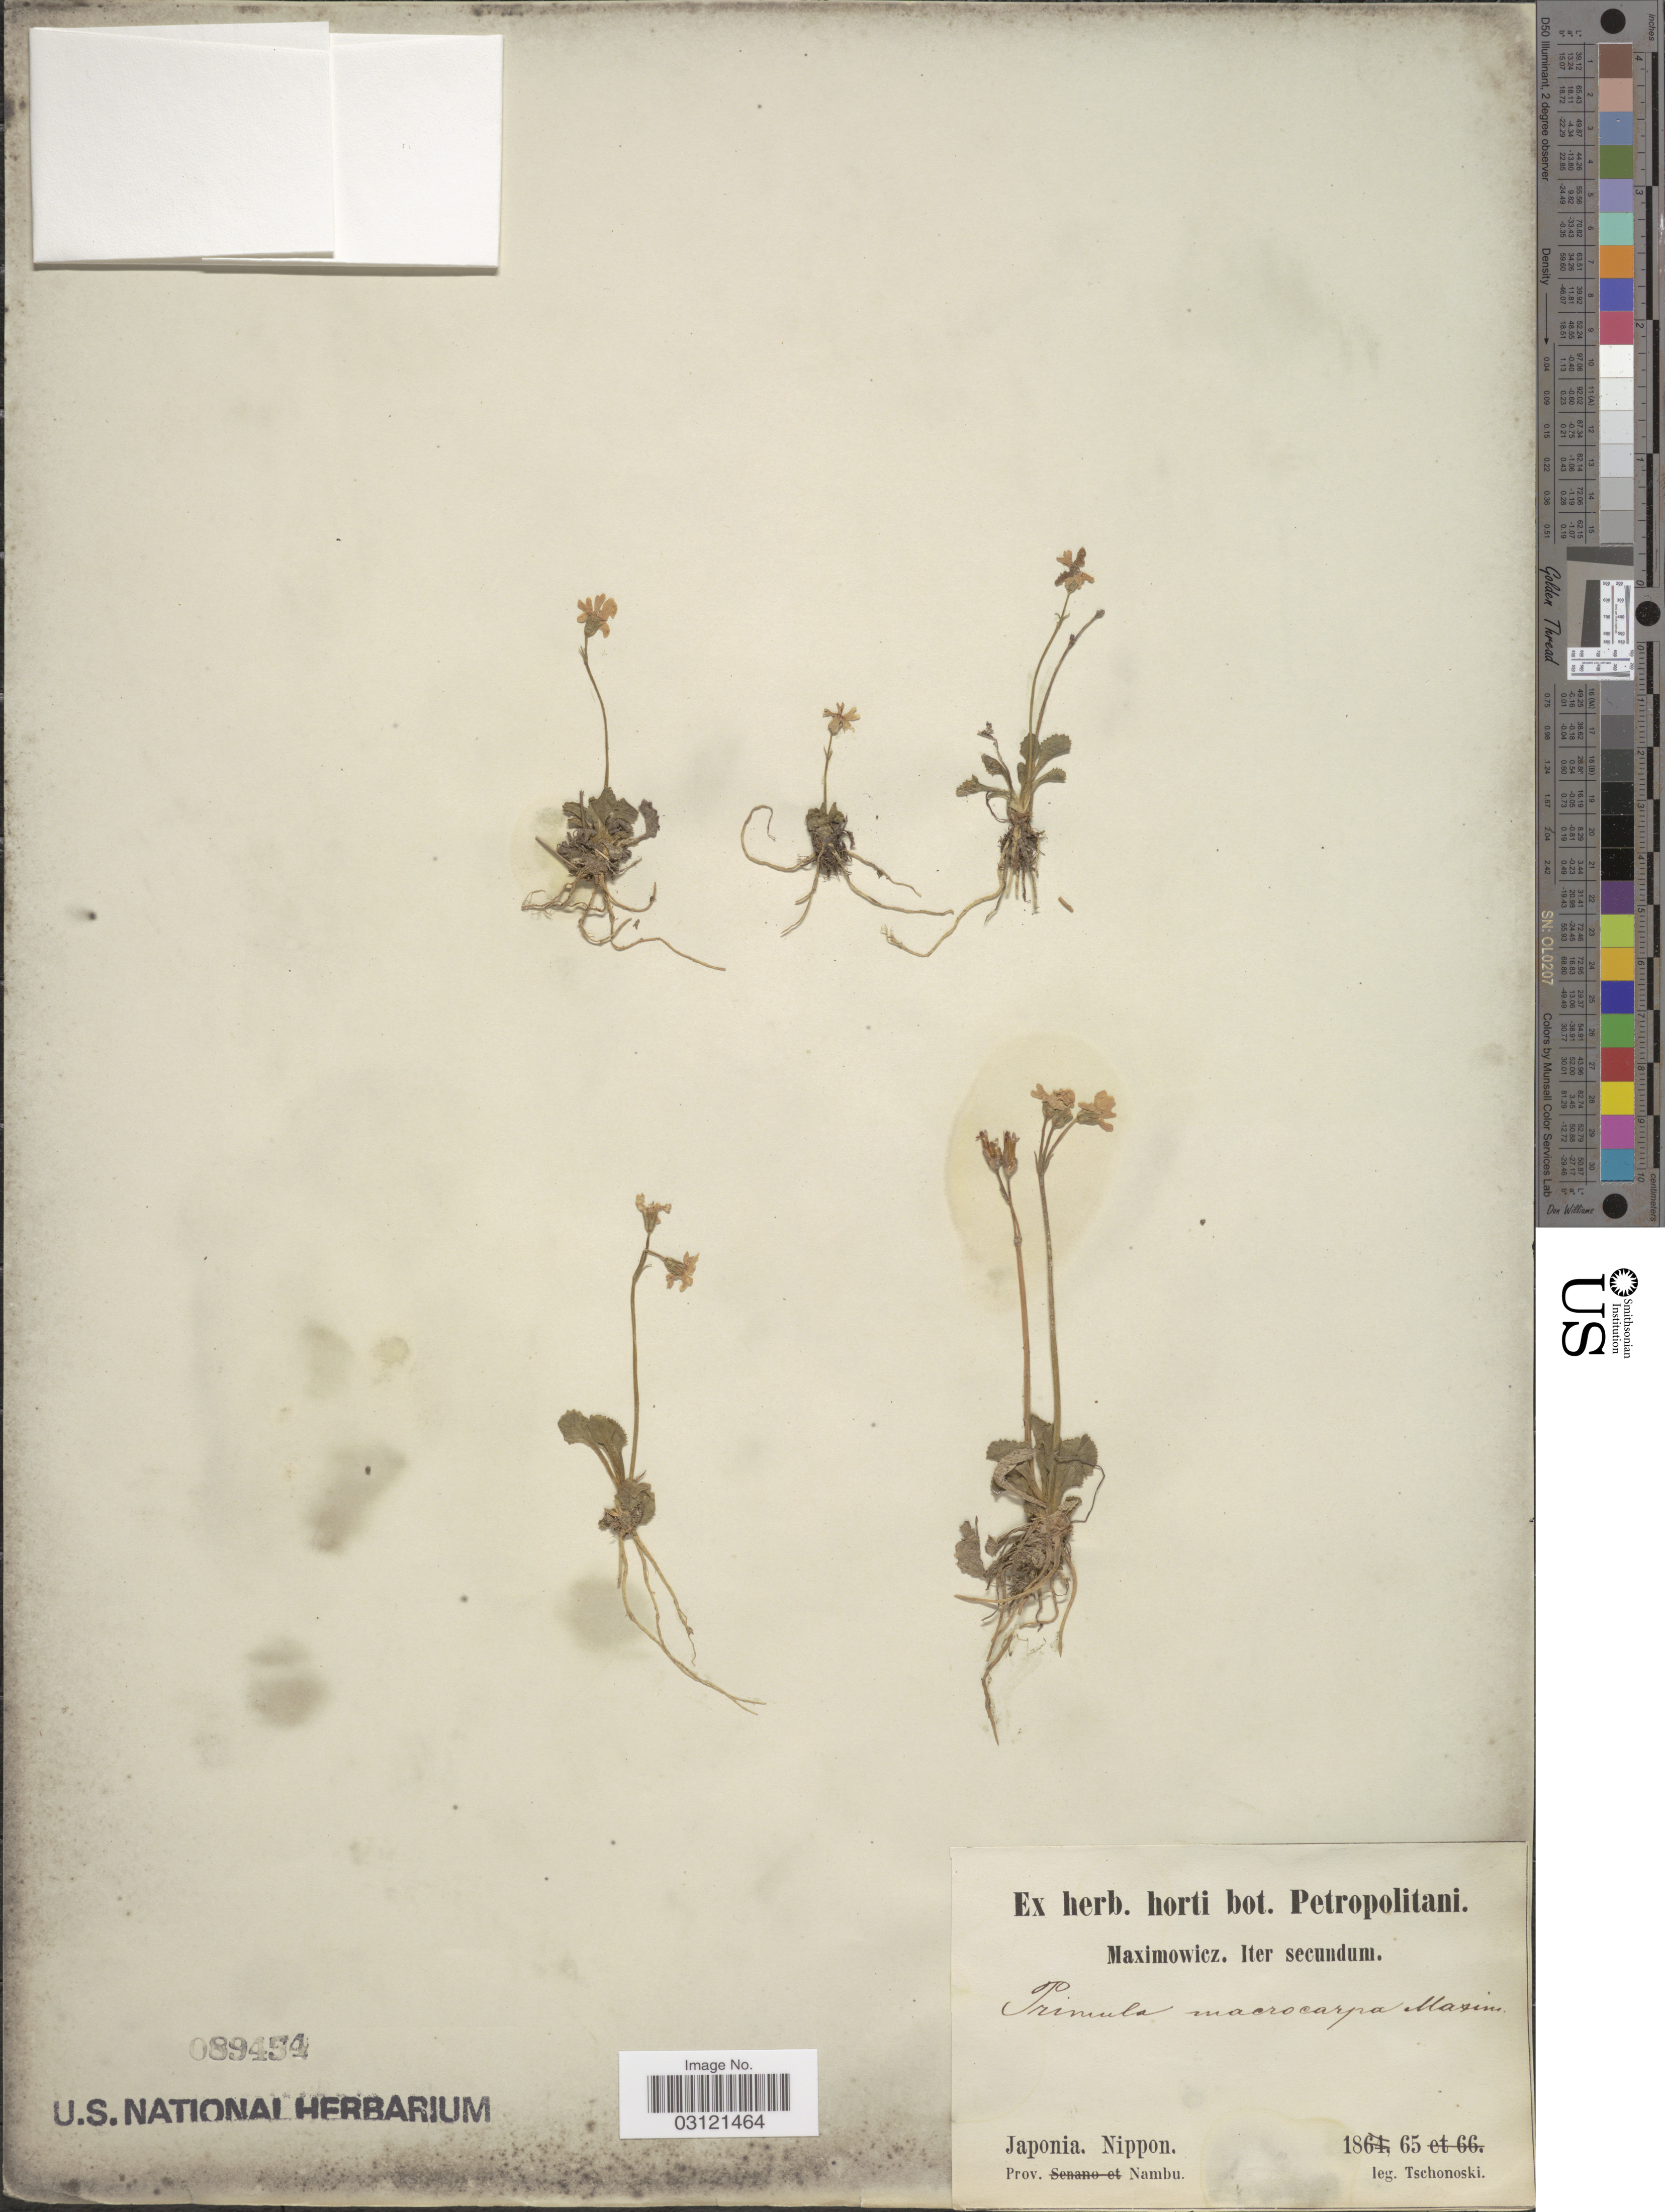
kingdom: Plantae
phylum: Tracheophyta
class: Magnoliopsida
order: Ericales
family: Primulaceae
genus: Primula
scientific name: Primula macrocarpa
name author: Maxim.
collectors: -. Tschonoski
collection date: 1865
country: Japan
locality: Japonia. Nippon. Prov. Nambu.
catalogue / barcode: US 89454